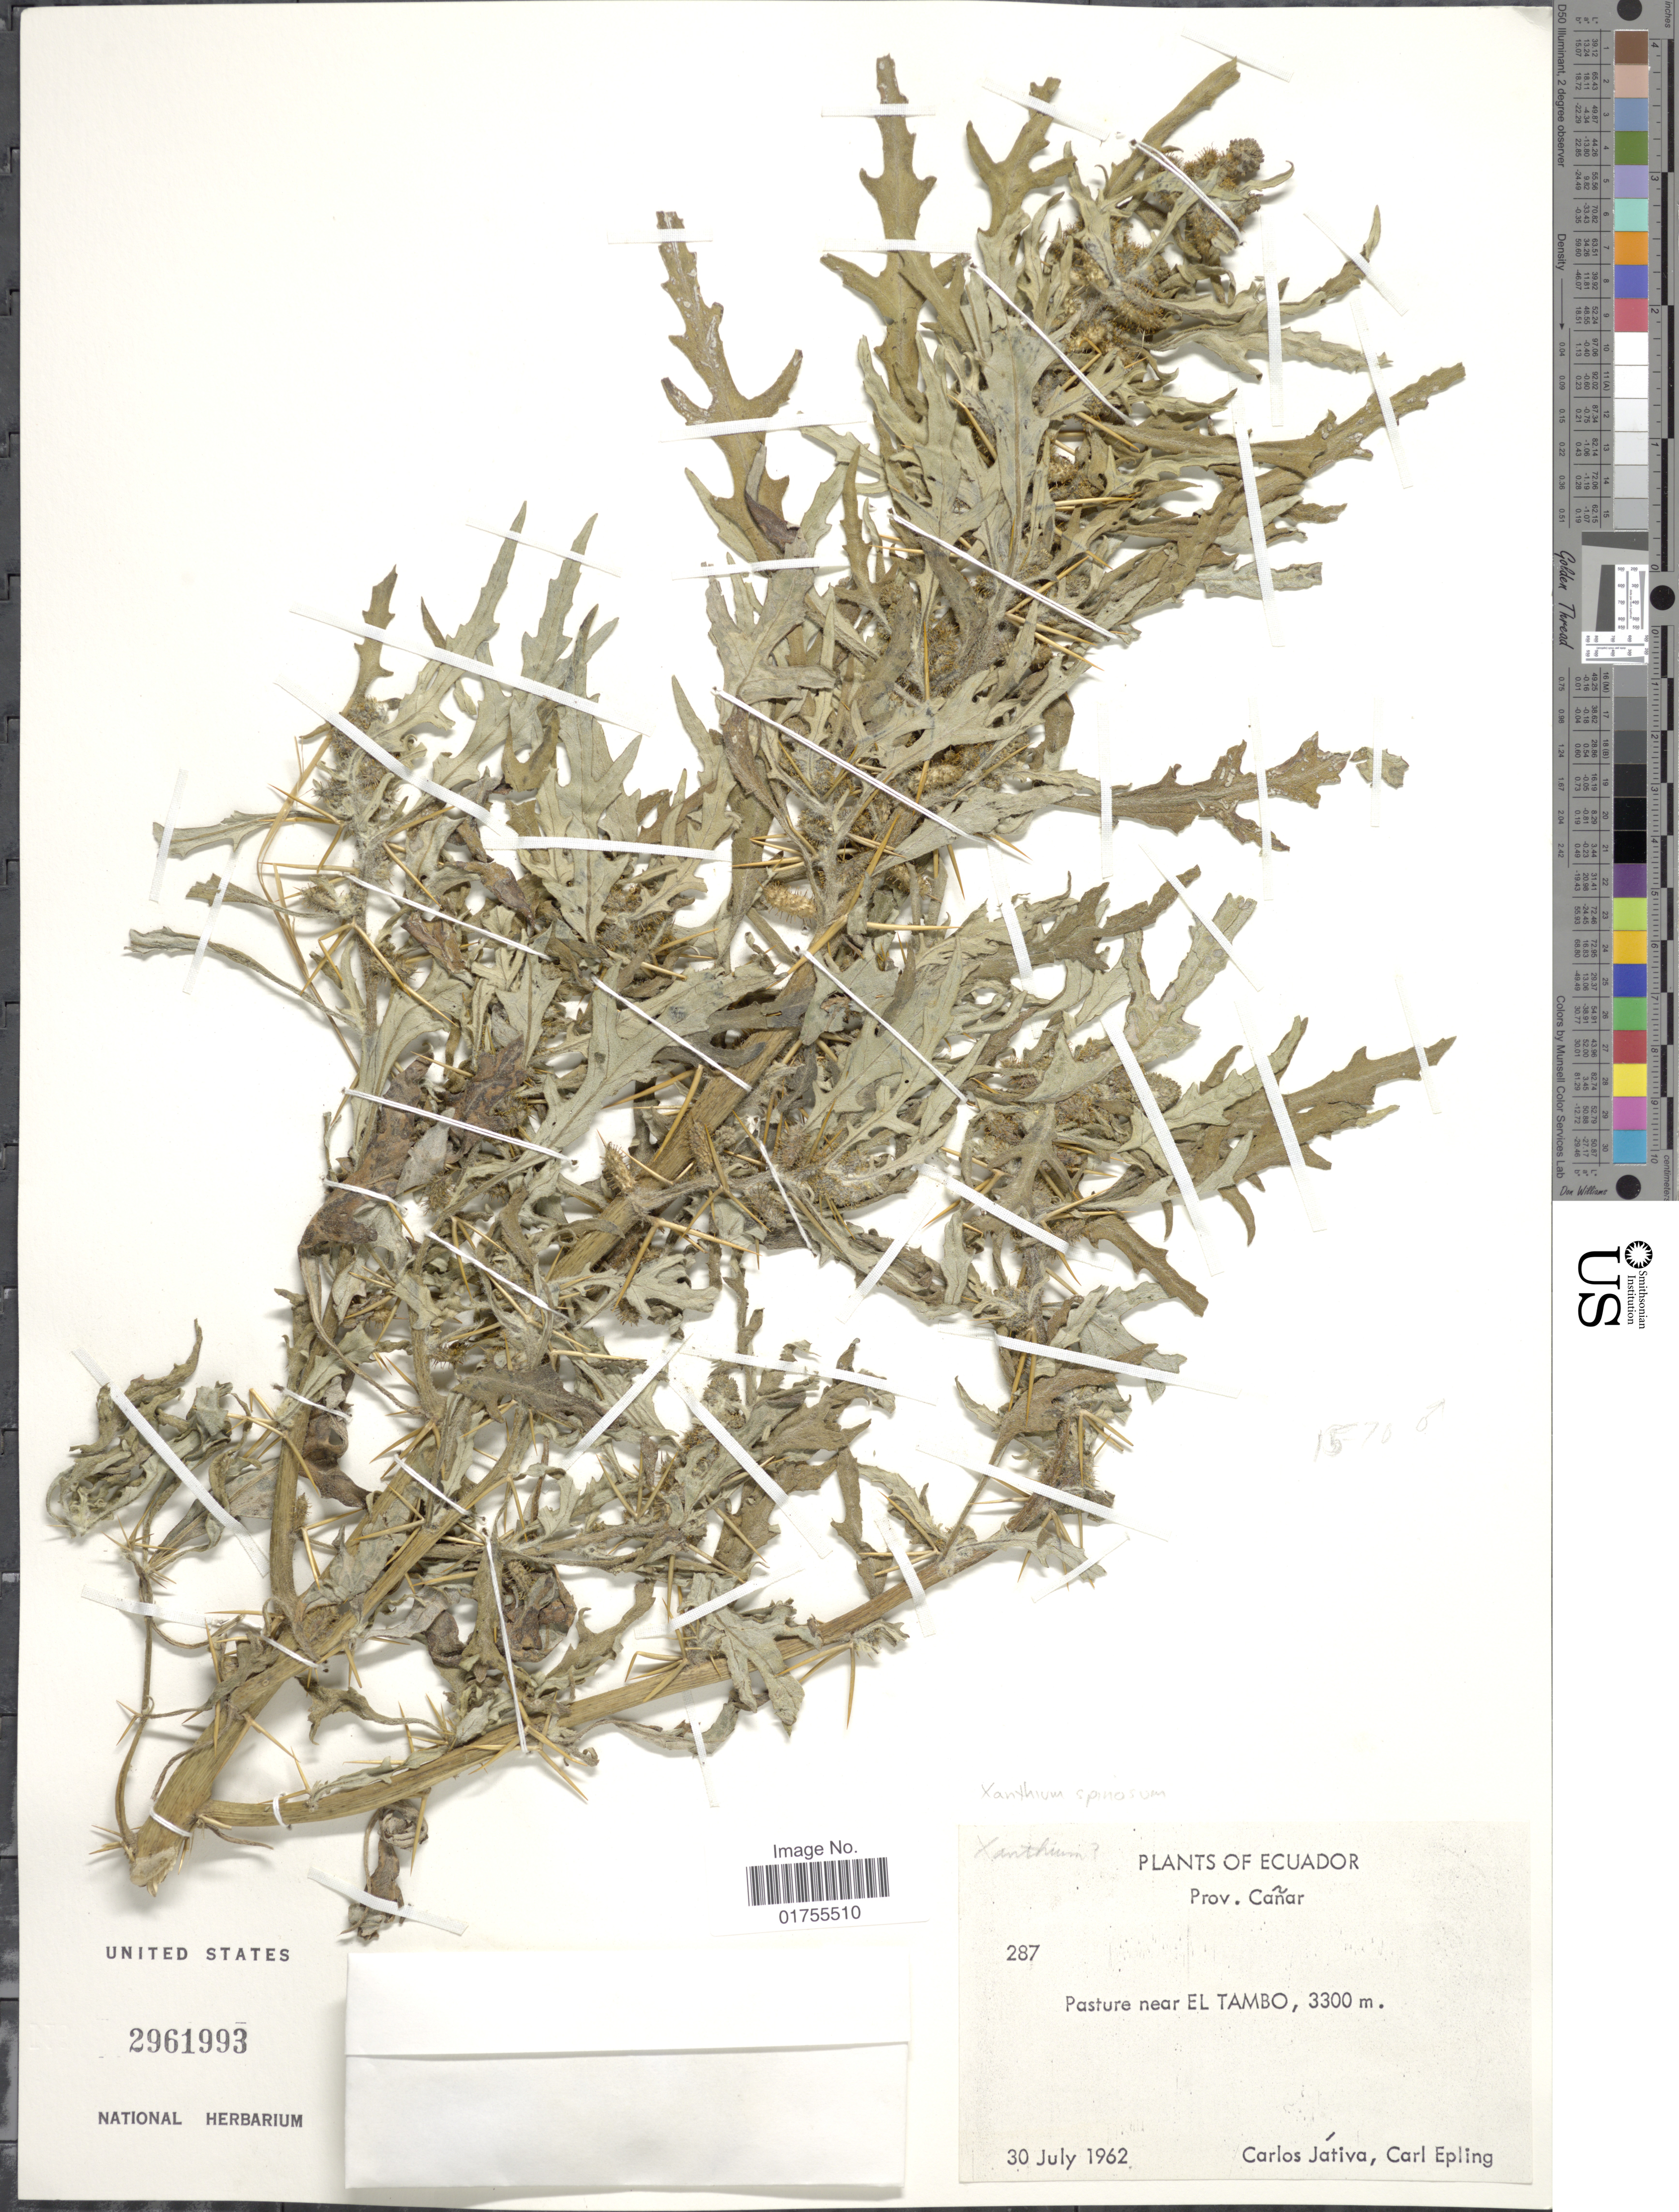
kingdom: Plantae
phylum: Tracheophyta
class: Magnoliopsida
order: Asterales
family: Asteraceae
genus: Xanthium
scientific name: Xanthium catharticum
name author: Kunth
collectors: C. D. Játiva & C. C. Epling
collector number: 287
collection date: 1962-07-30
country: Ecuador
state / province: Cañar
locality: Pasture near El Tambo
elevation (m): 3300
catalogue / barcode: US 2961993